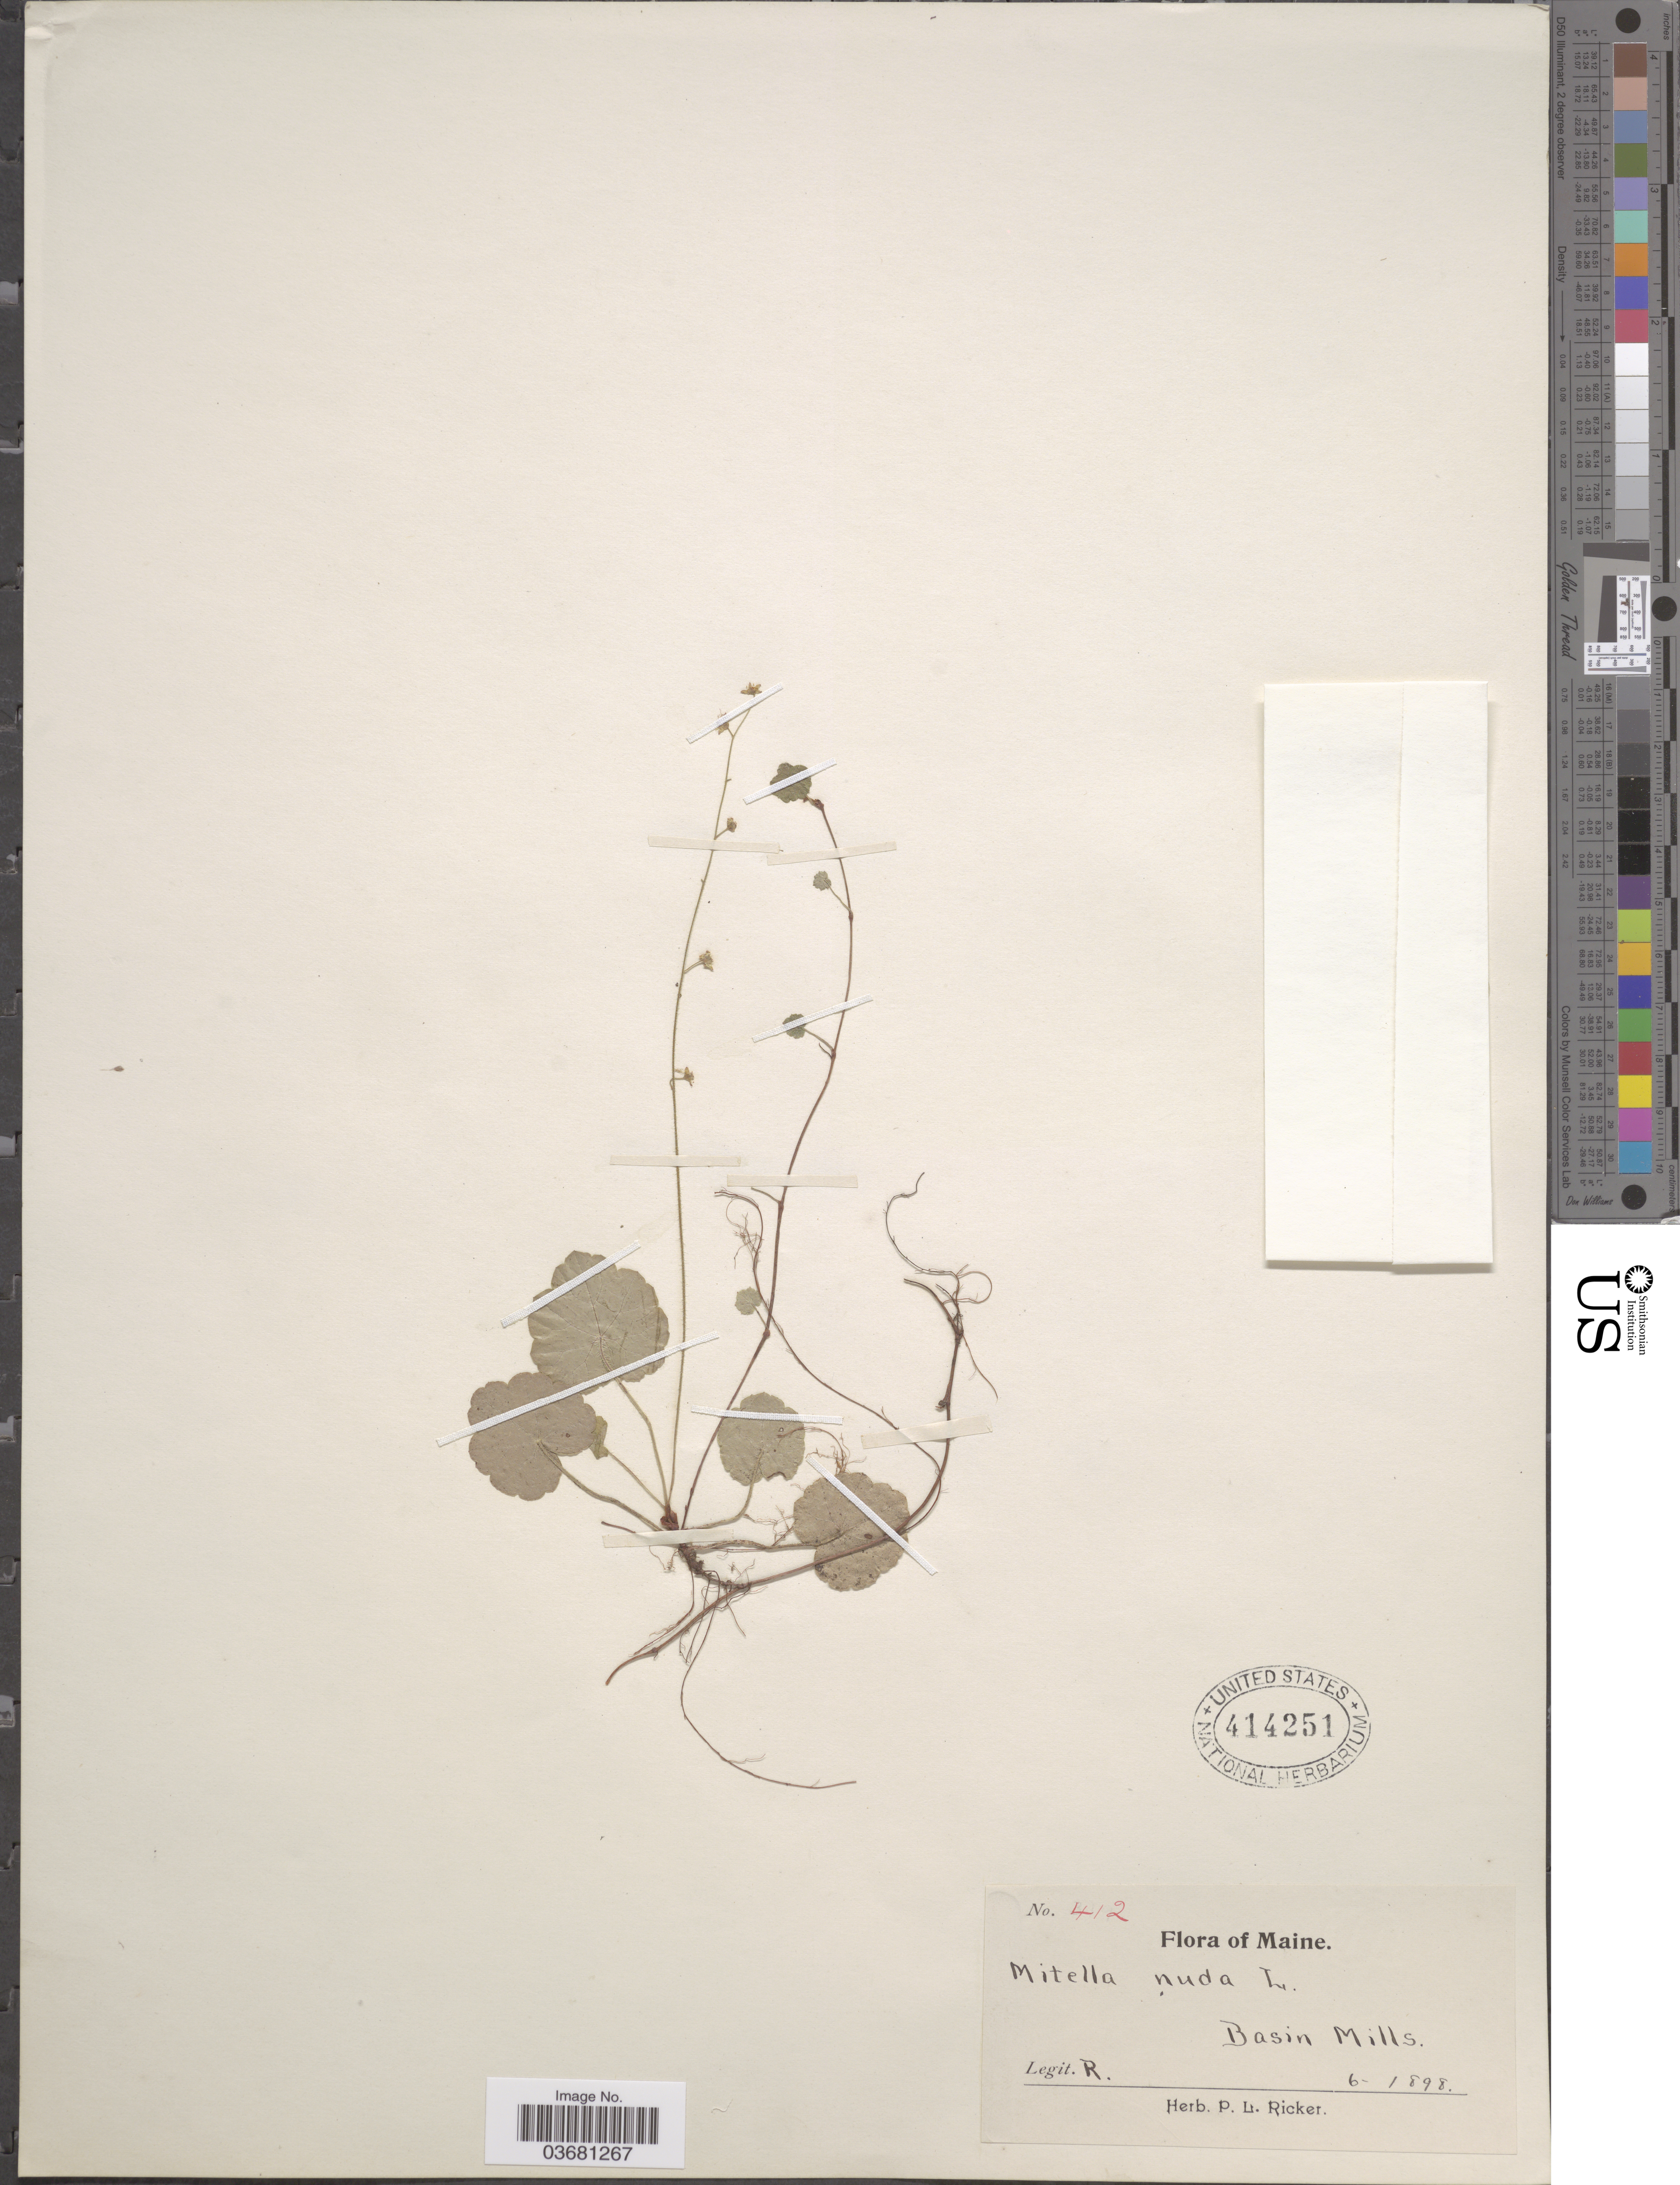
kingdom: Plantae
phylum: Tracheophyta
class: Magnoliopsida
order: Saxifragales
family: Saxifragaceae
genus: Mitella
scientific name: Mitella nuda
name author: L.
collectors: P. Ricker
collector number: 412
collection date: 1898-06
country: United States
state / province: Maine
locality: Basin Mills.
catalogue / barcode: US 414251